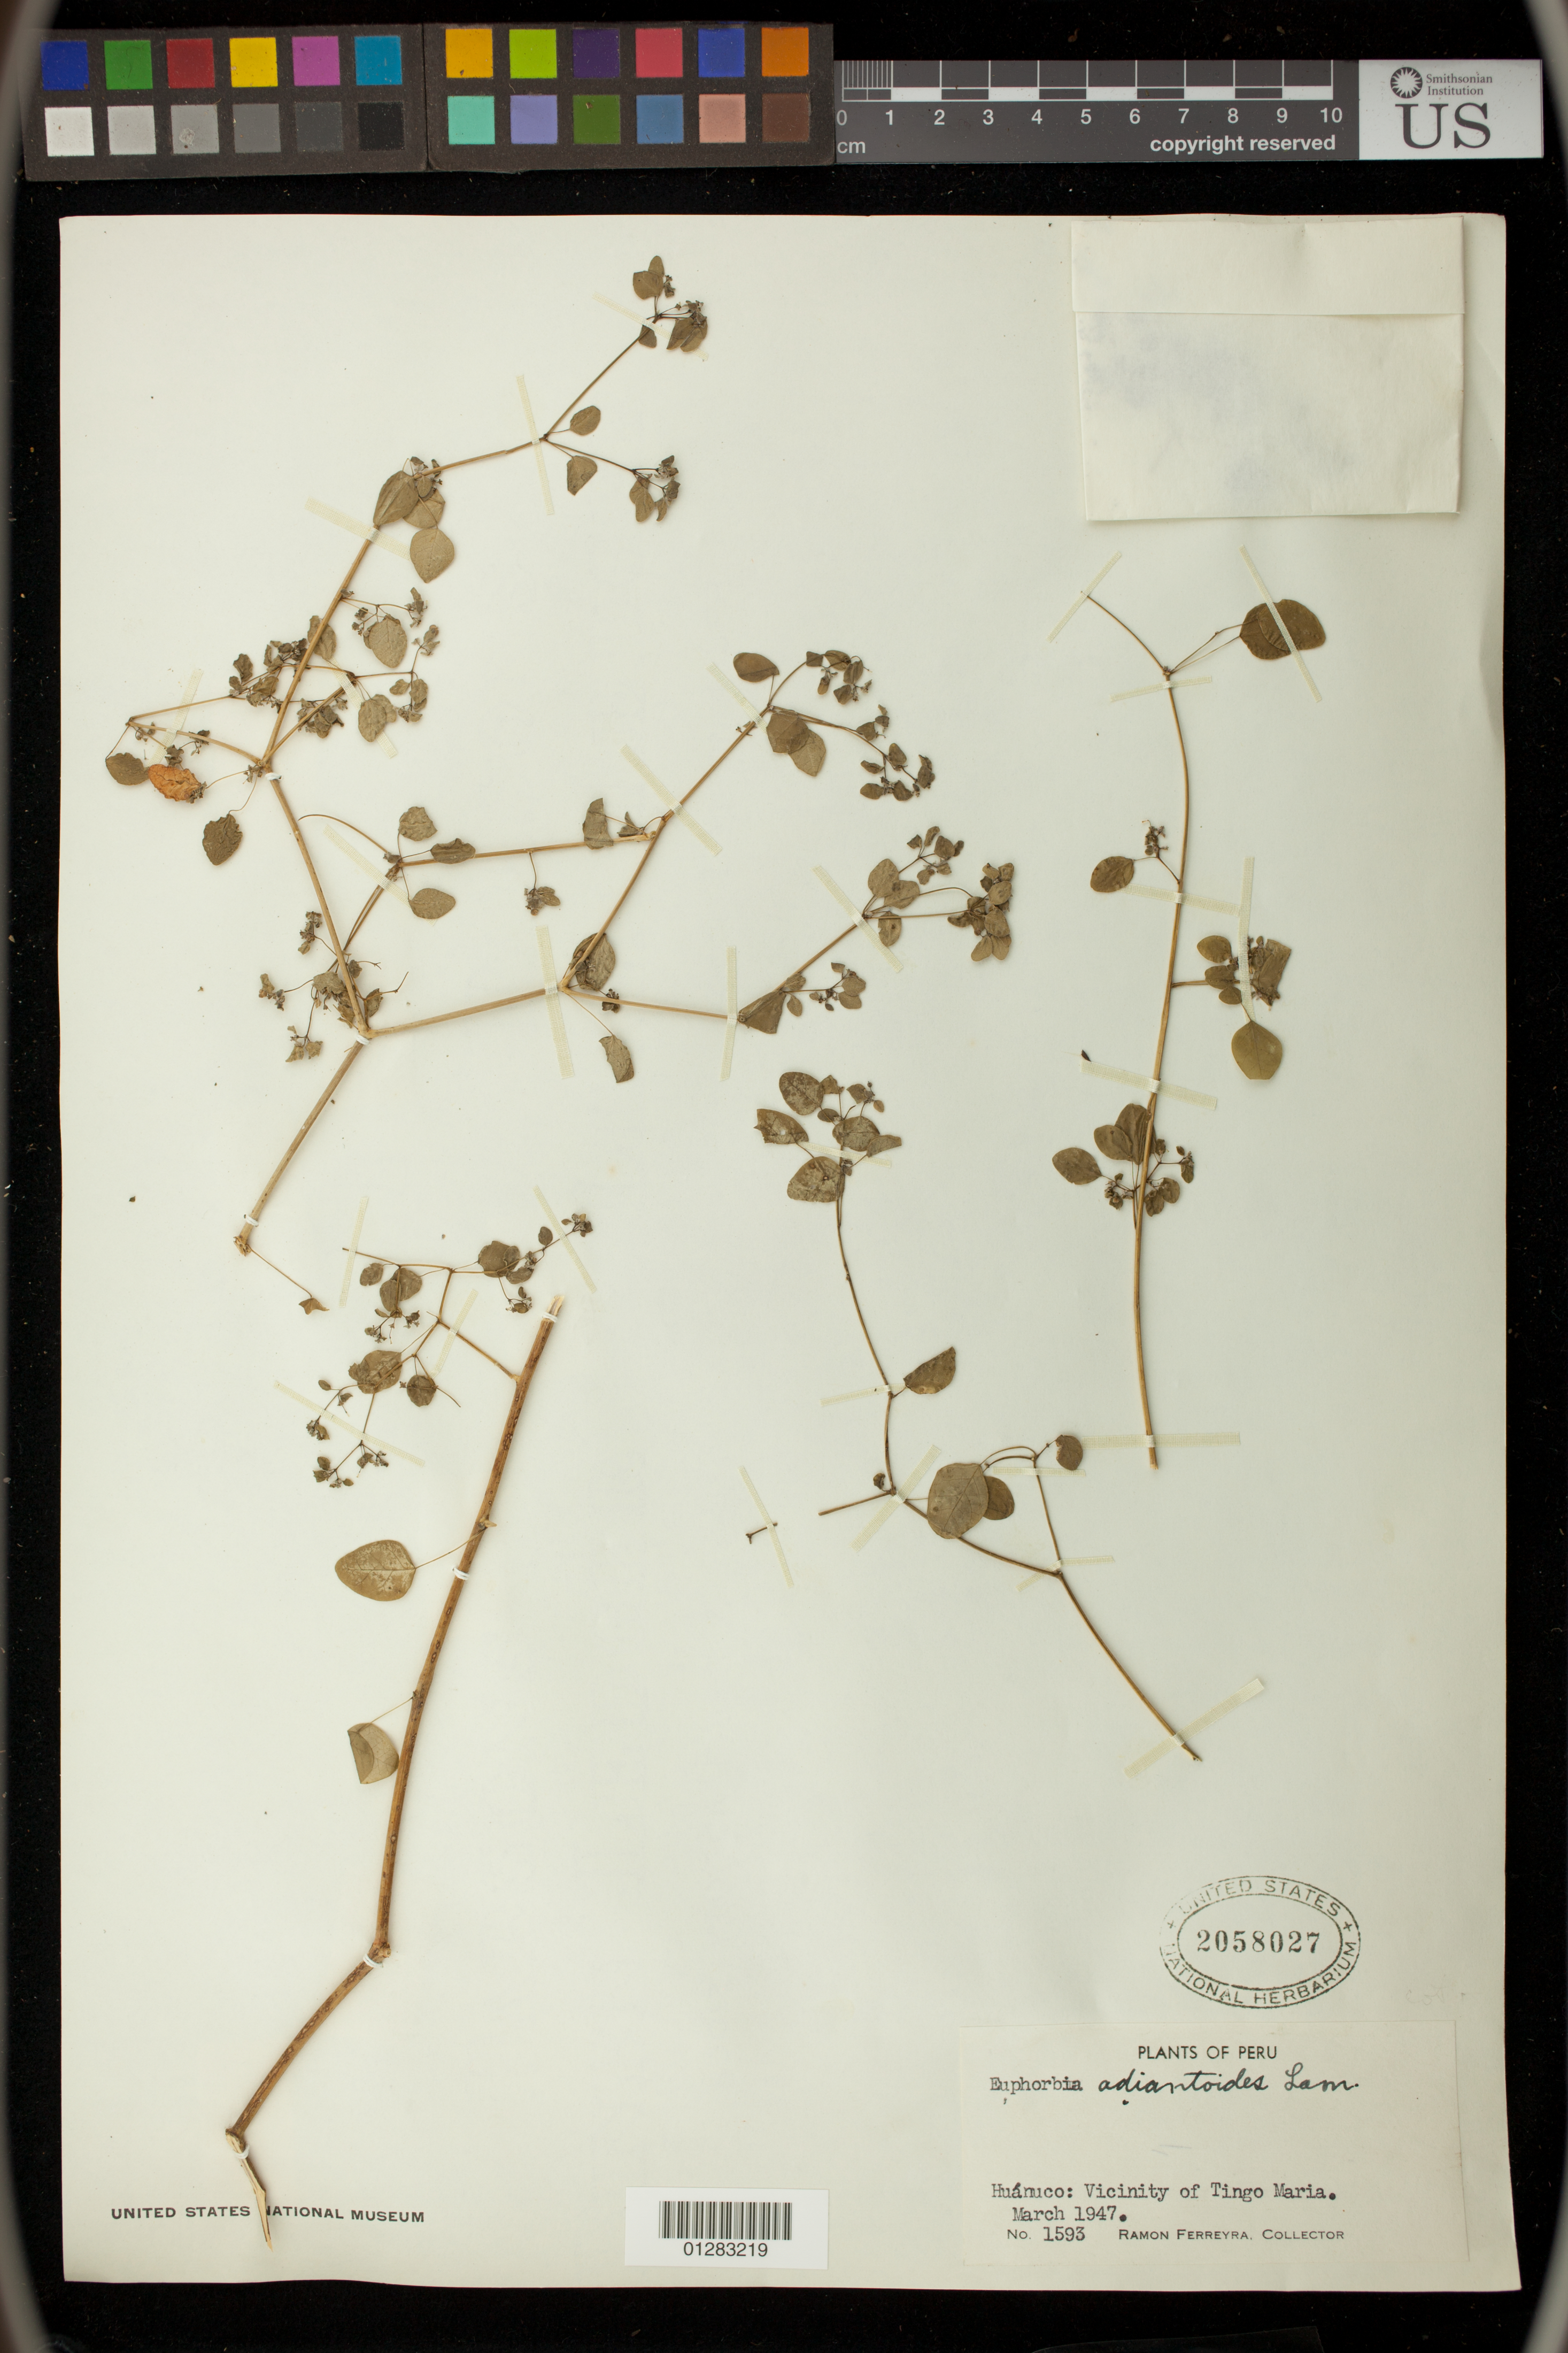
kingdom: Plantae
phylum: Tracheophyta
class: Magnoliopsida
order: Malpighiales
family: Euphorbiaceae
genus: Euphorbia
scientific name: Euphorbia adiantoides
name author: Lam.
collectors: R. A. Ferreyra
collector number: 1593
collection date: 1947-03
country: Peru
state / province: Huánuco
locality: Vicinity of Tingo Maria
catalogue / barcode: US 2058027